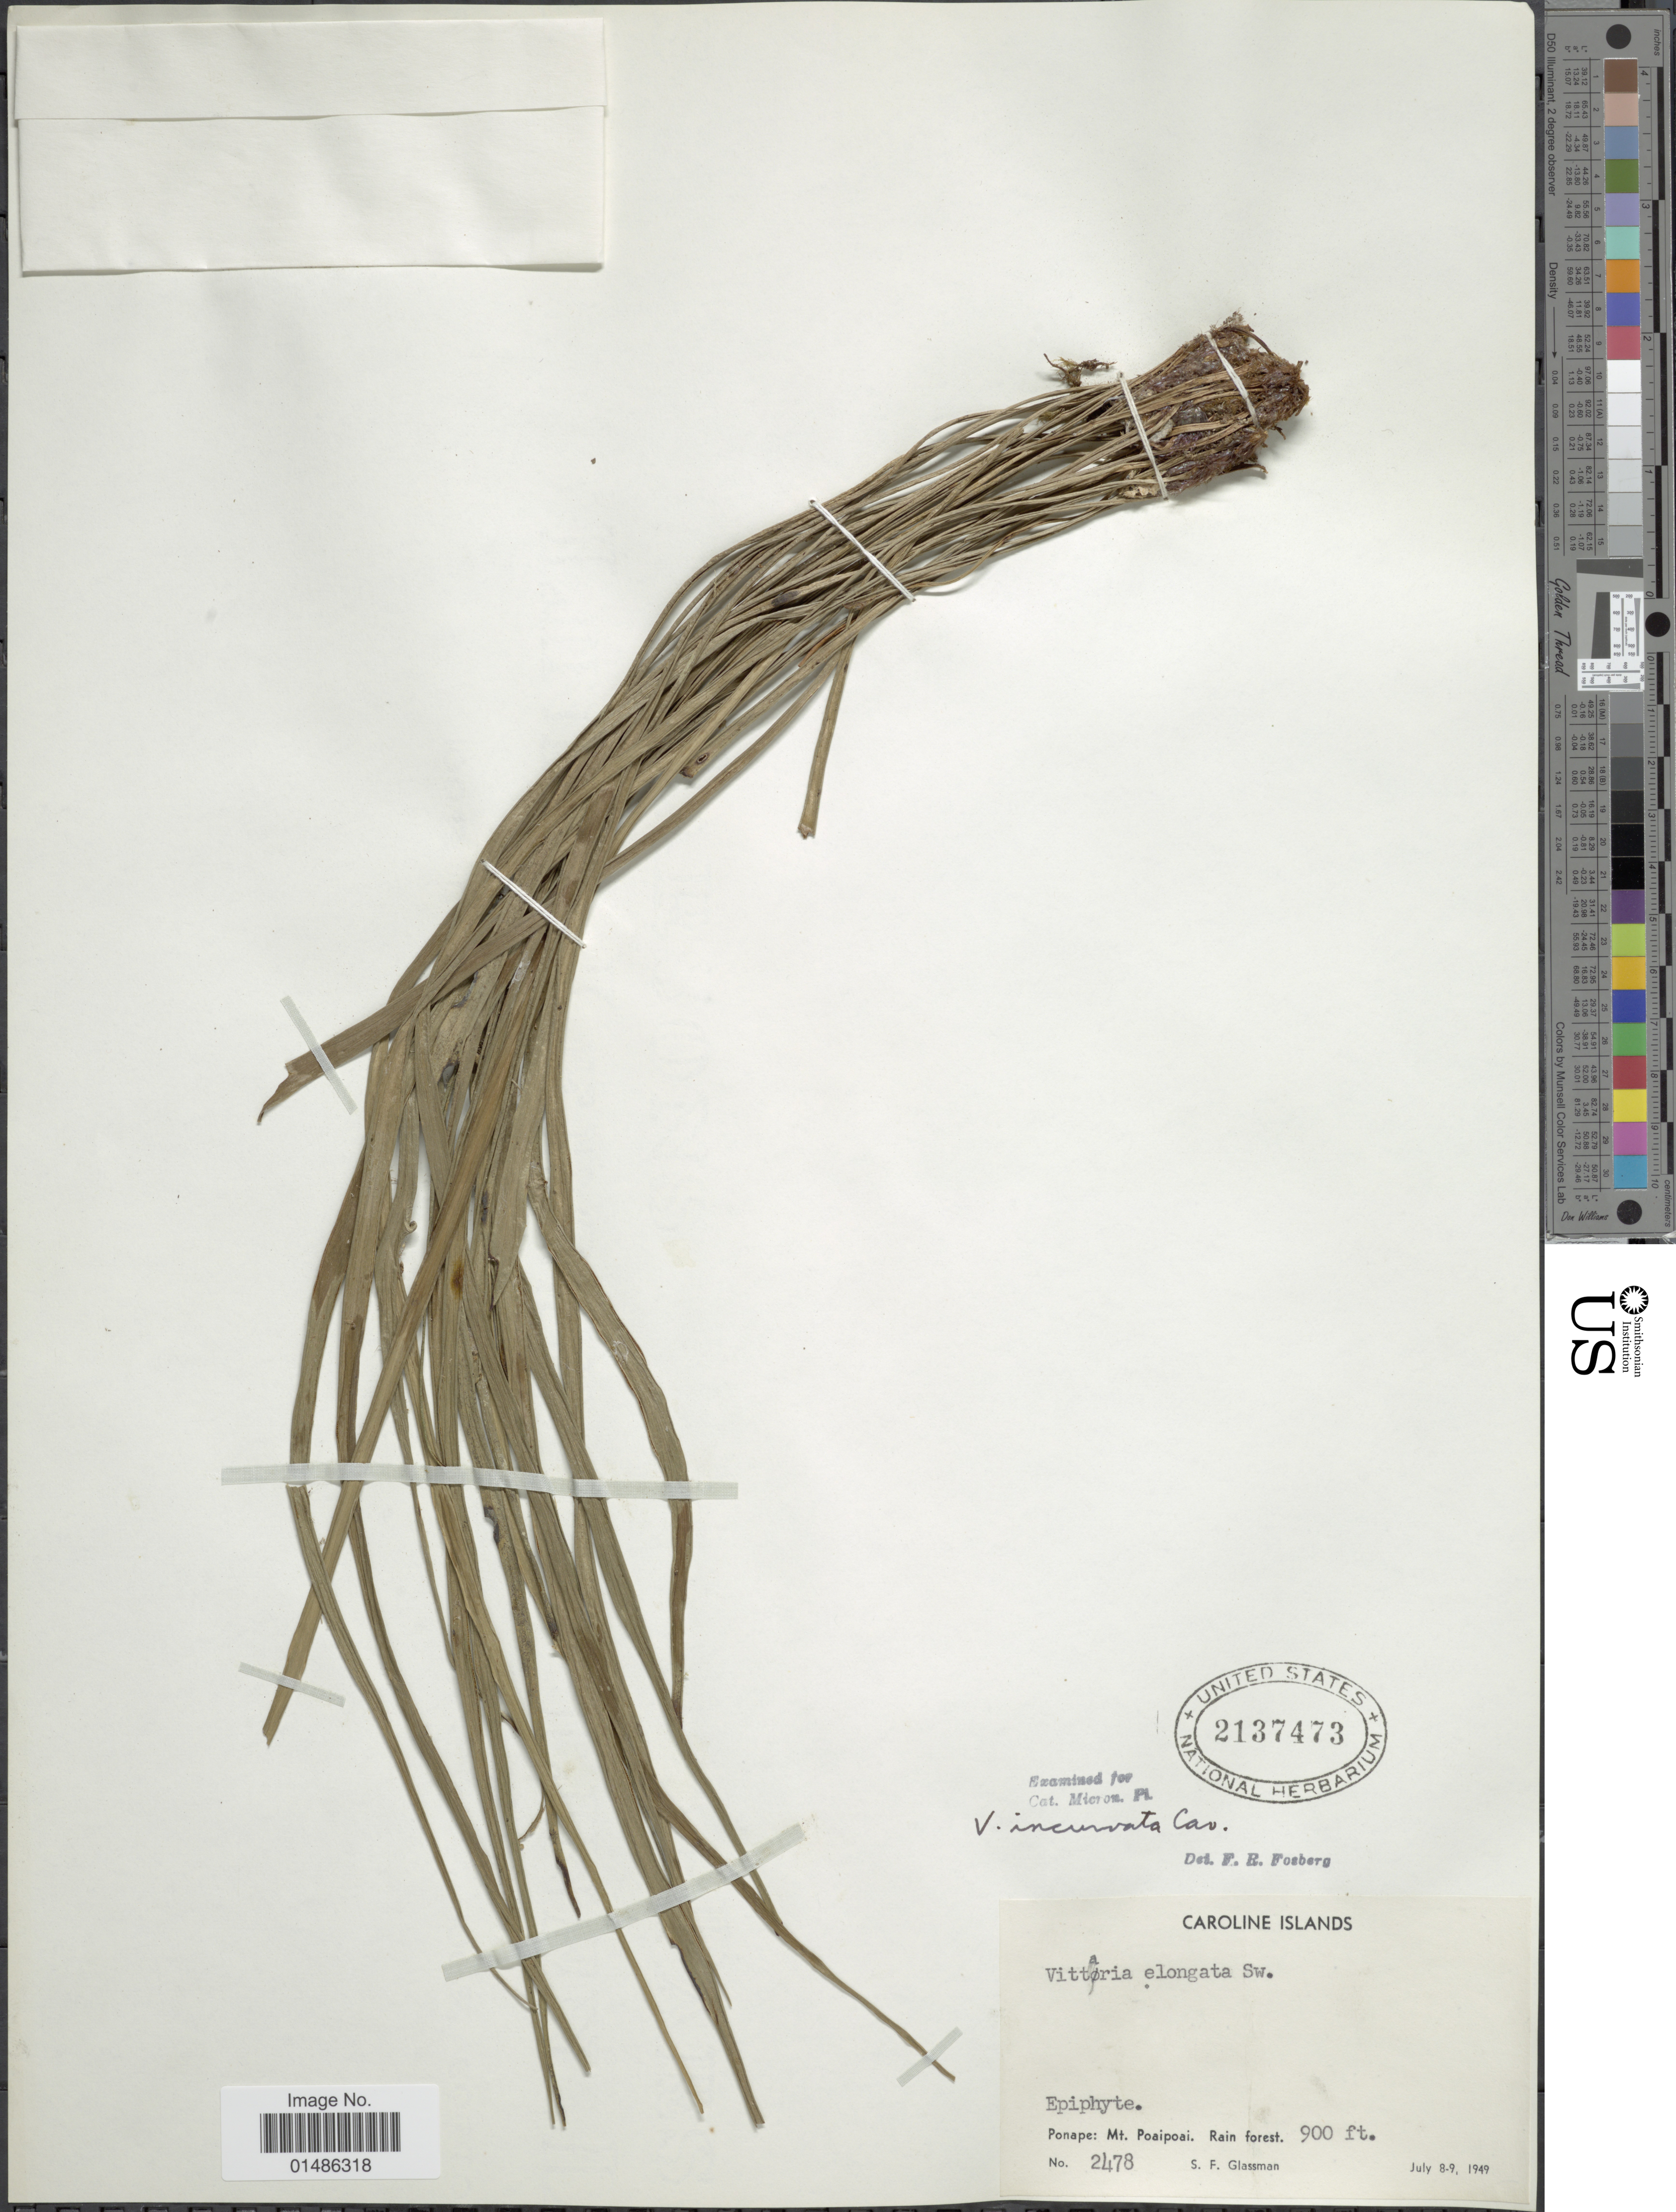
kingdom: Plantae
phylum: Tracheophyta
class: Polypodiopsida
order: Polypodiales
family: Pteridaceae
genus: Haplopteris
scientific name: Haplopteris ensiformis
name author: (Sw.) E.H. Crane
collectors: S. F. Glassman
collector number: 2478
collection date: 1949-07-08/1949-07-09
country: Micronesia, Federated States of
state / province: Pohnpei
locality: Caroline Islands. Ponape: Mt. Poaipoai. Rain forest.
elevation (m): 274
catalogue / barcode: US 2137473